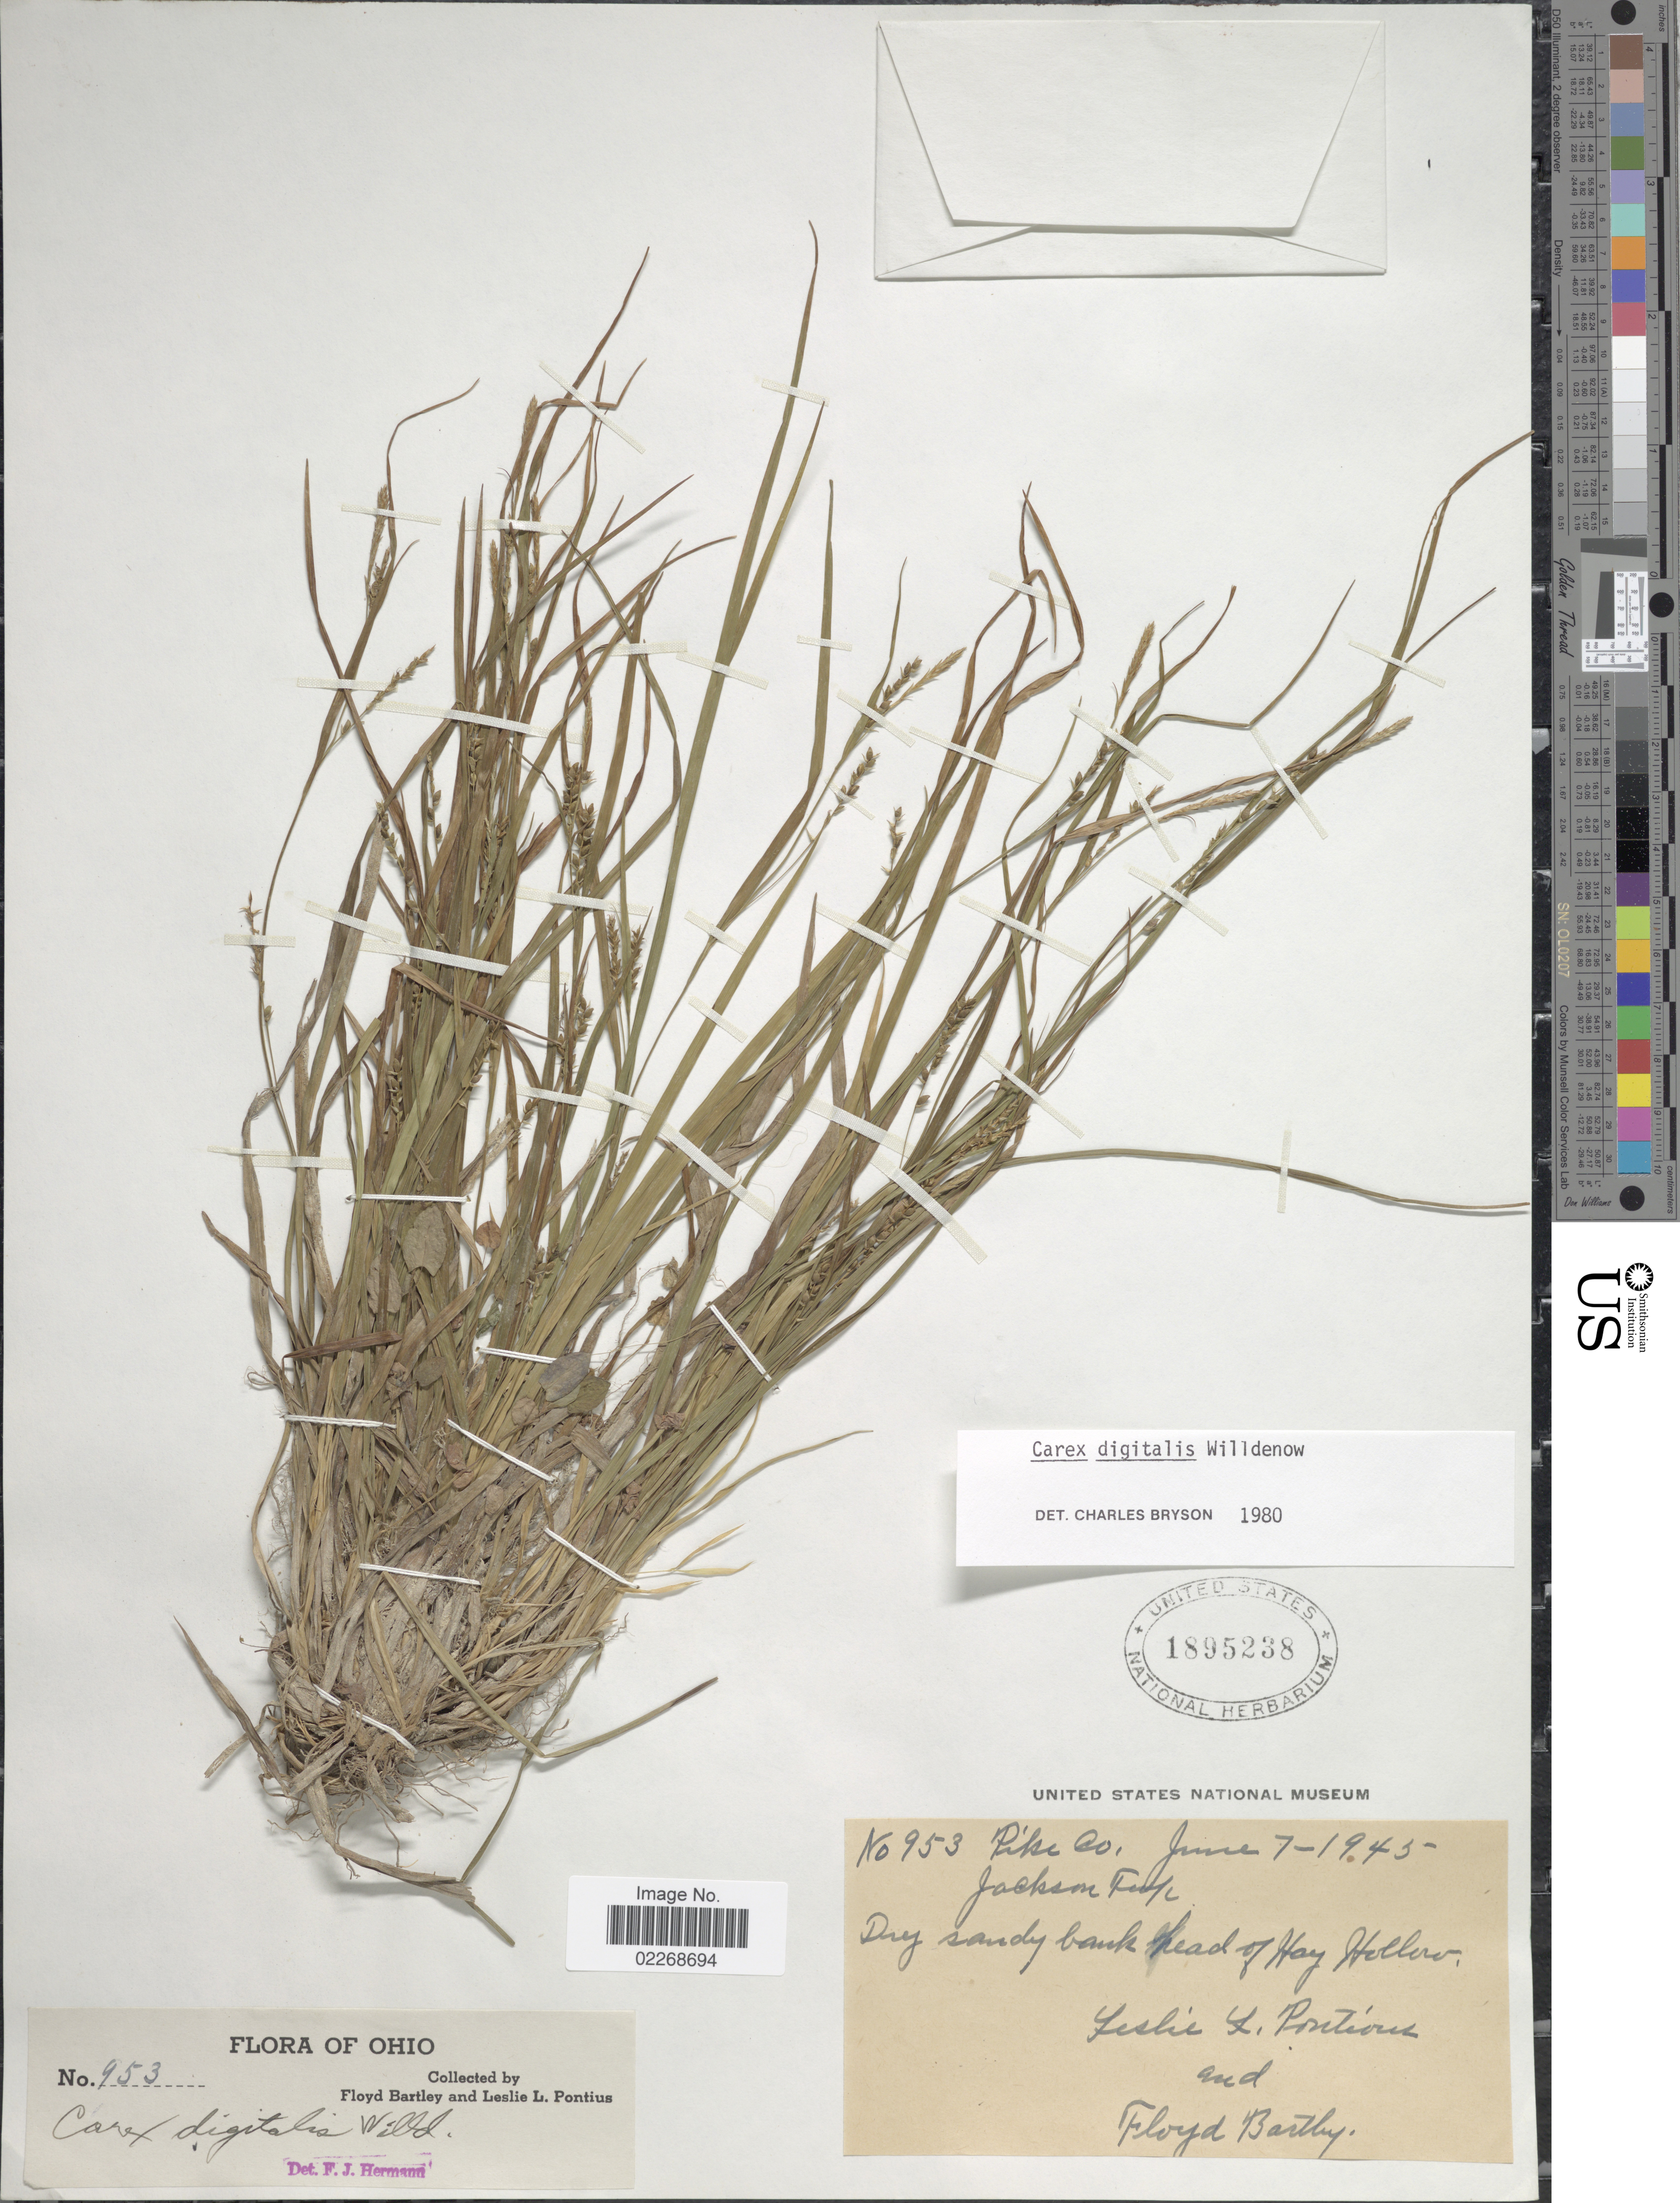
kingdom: Plantae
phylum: Tracheophyta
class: Liliopsida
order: Poales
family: Cyperaceae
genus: Carex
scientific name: Carex digitalis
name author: Willd.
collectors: F. Bartley & L. Pontius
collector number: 953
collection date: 1945-06-07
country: United States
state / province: Ohio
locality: Pike Co. Jackson Twp. Dry sandy bank head of Hay Hollow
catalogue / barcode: US 1895238